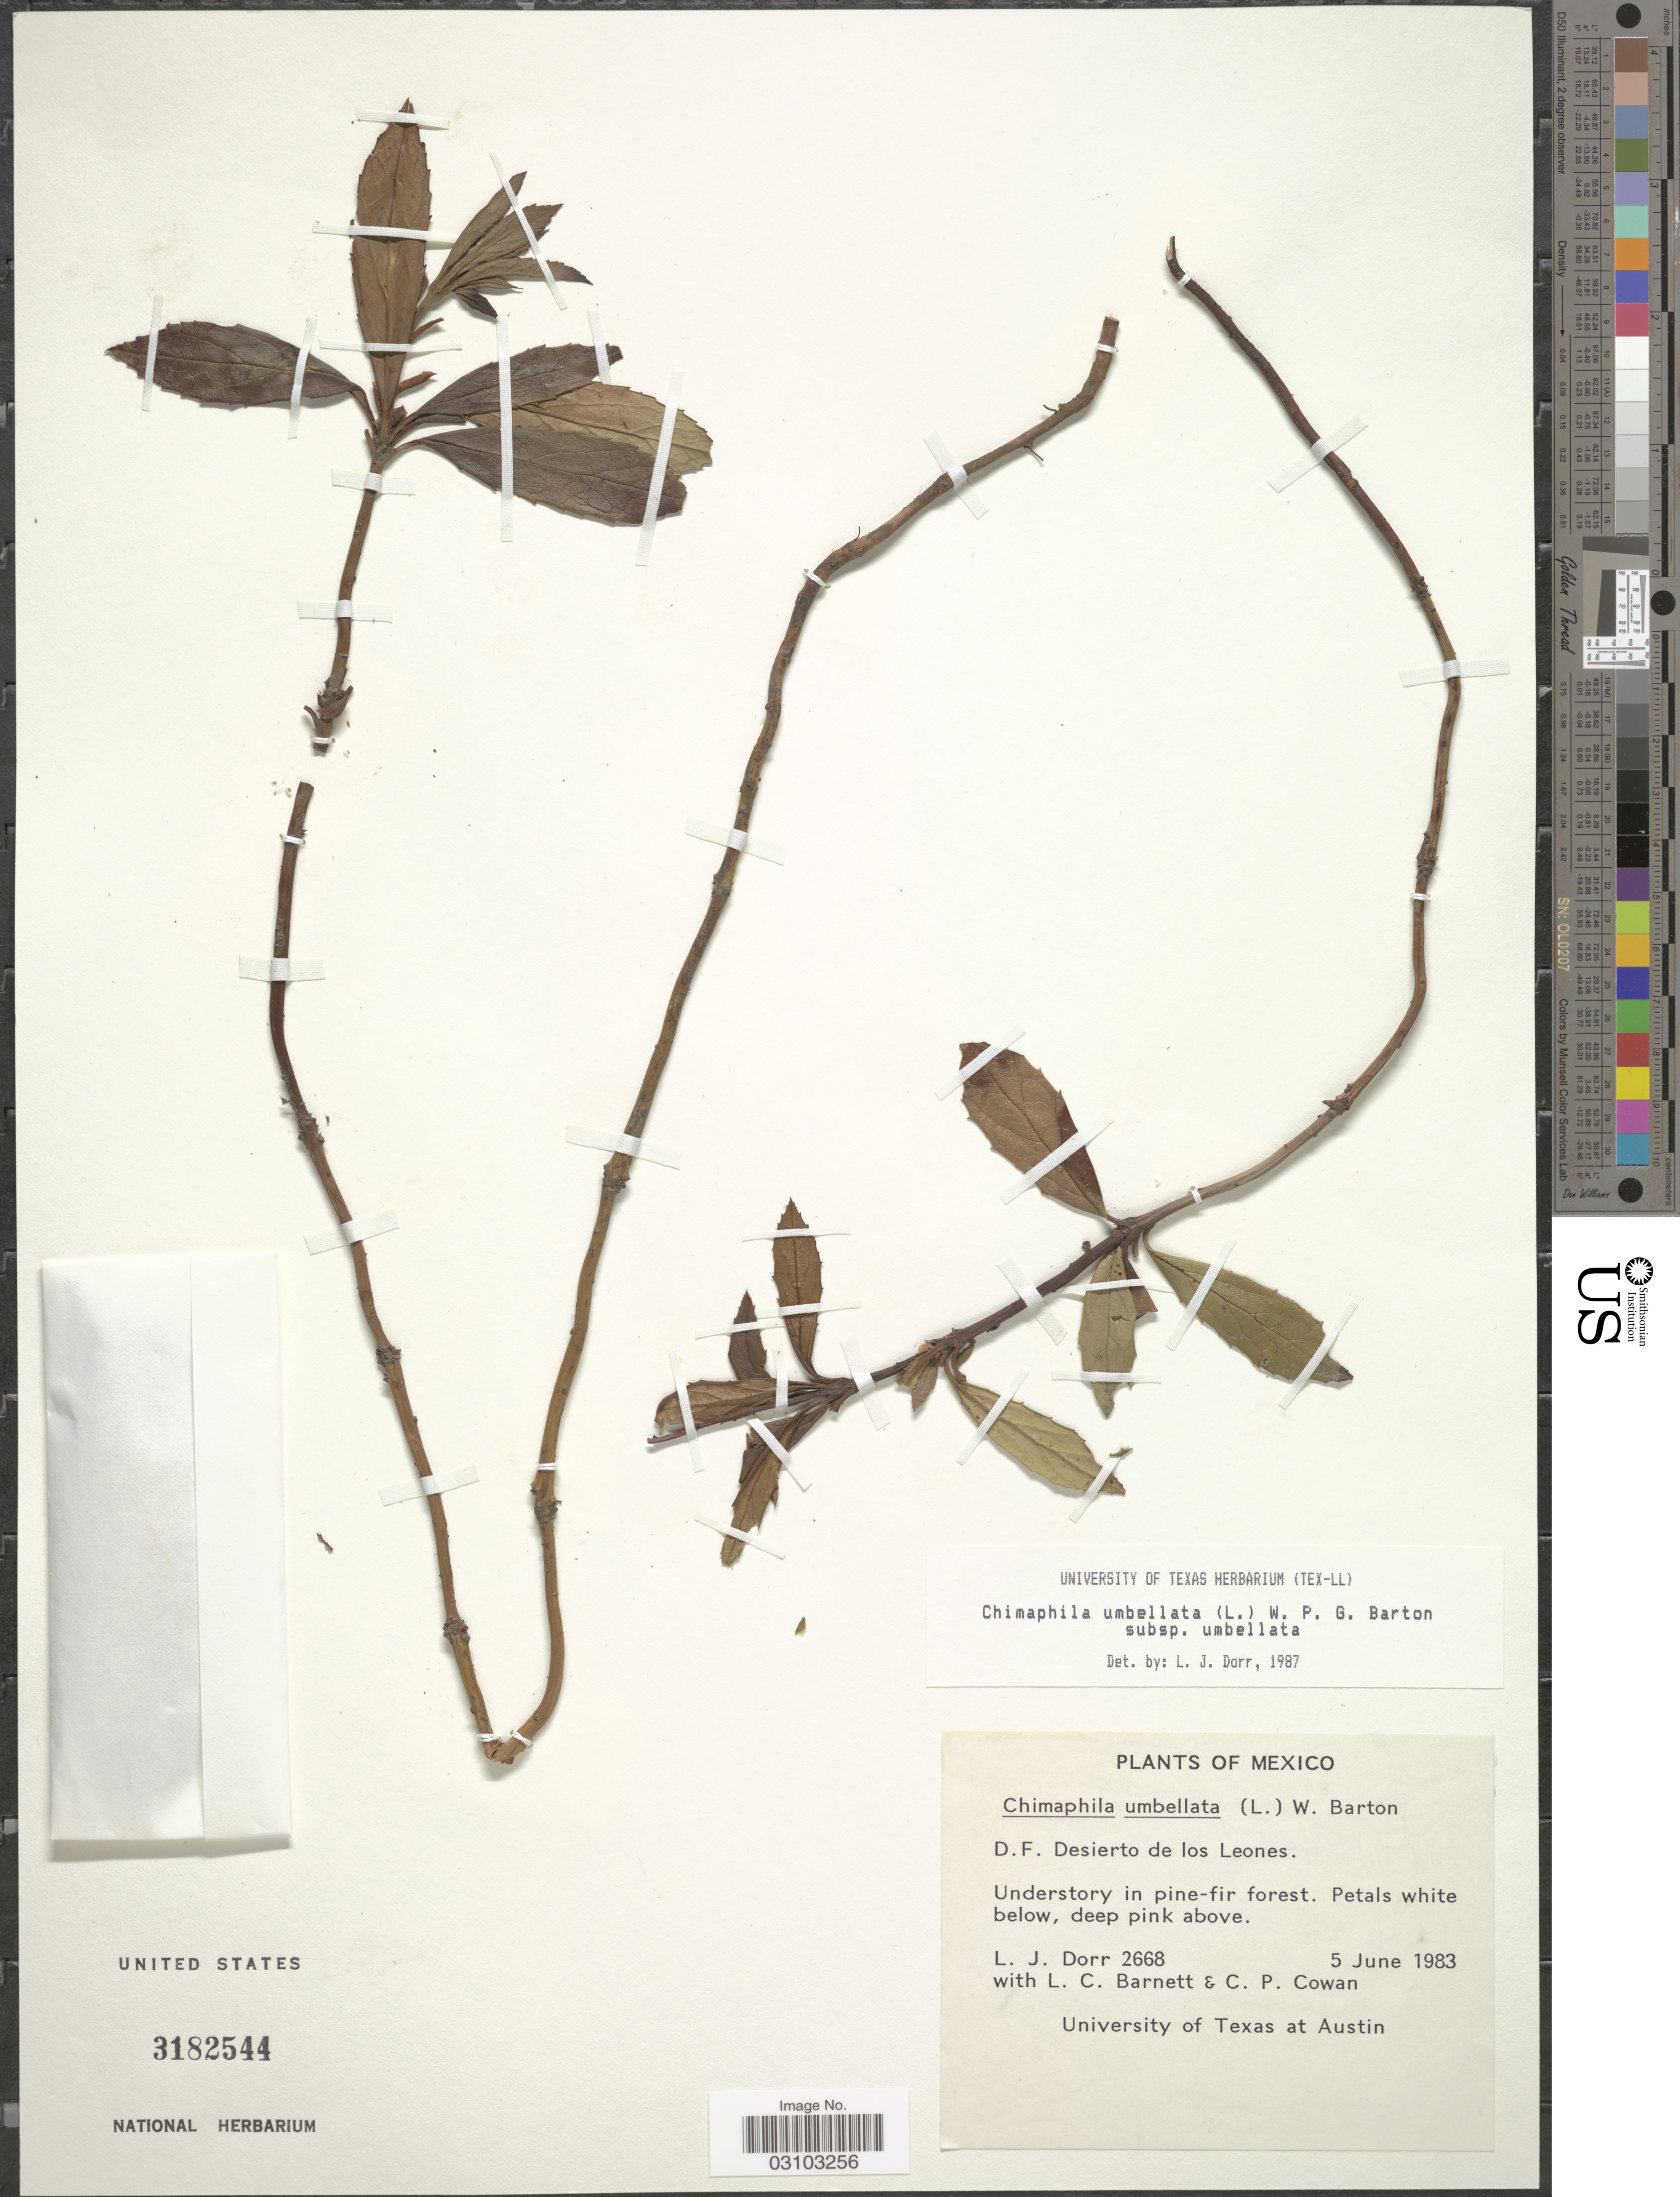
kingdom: Plantae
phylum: Tracheophyta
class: Magnoliopsida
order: Ericales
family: Ericaceae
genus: Chimaphila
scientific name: Chimaphila umbellata subsp. umbellata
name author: (L.) W.P.C. Barton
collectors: L. J. Dorr, L. C. Barnett & C. P. Cowan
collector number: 2668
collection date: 1983-06-05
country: Mexico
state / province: Distrito Federal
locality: D.F. Desierto de los Leones.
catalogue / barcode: US 3182544